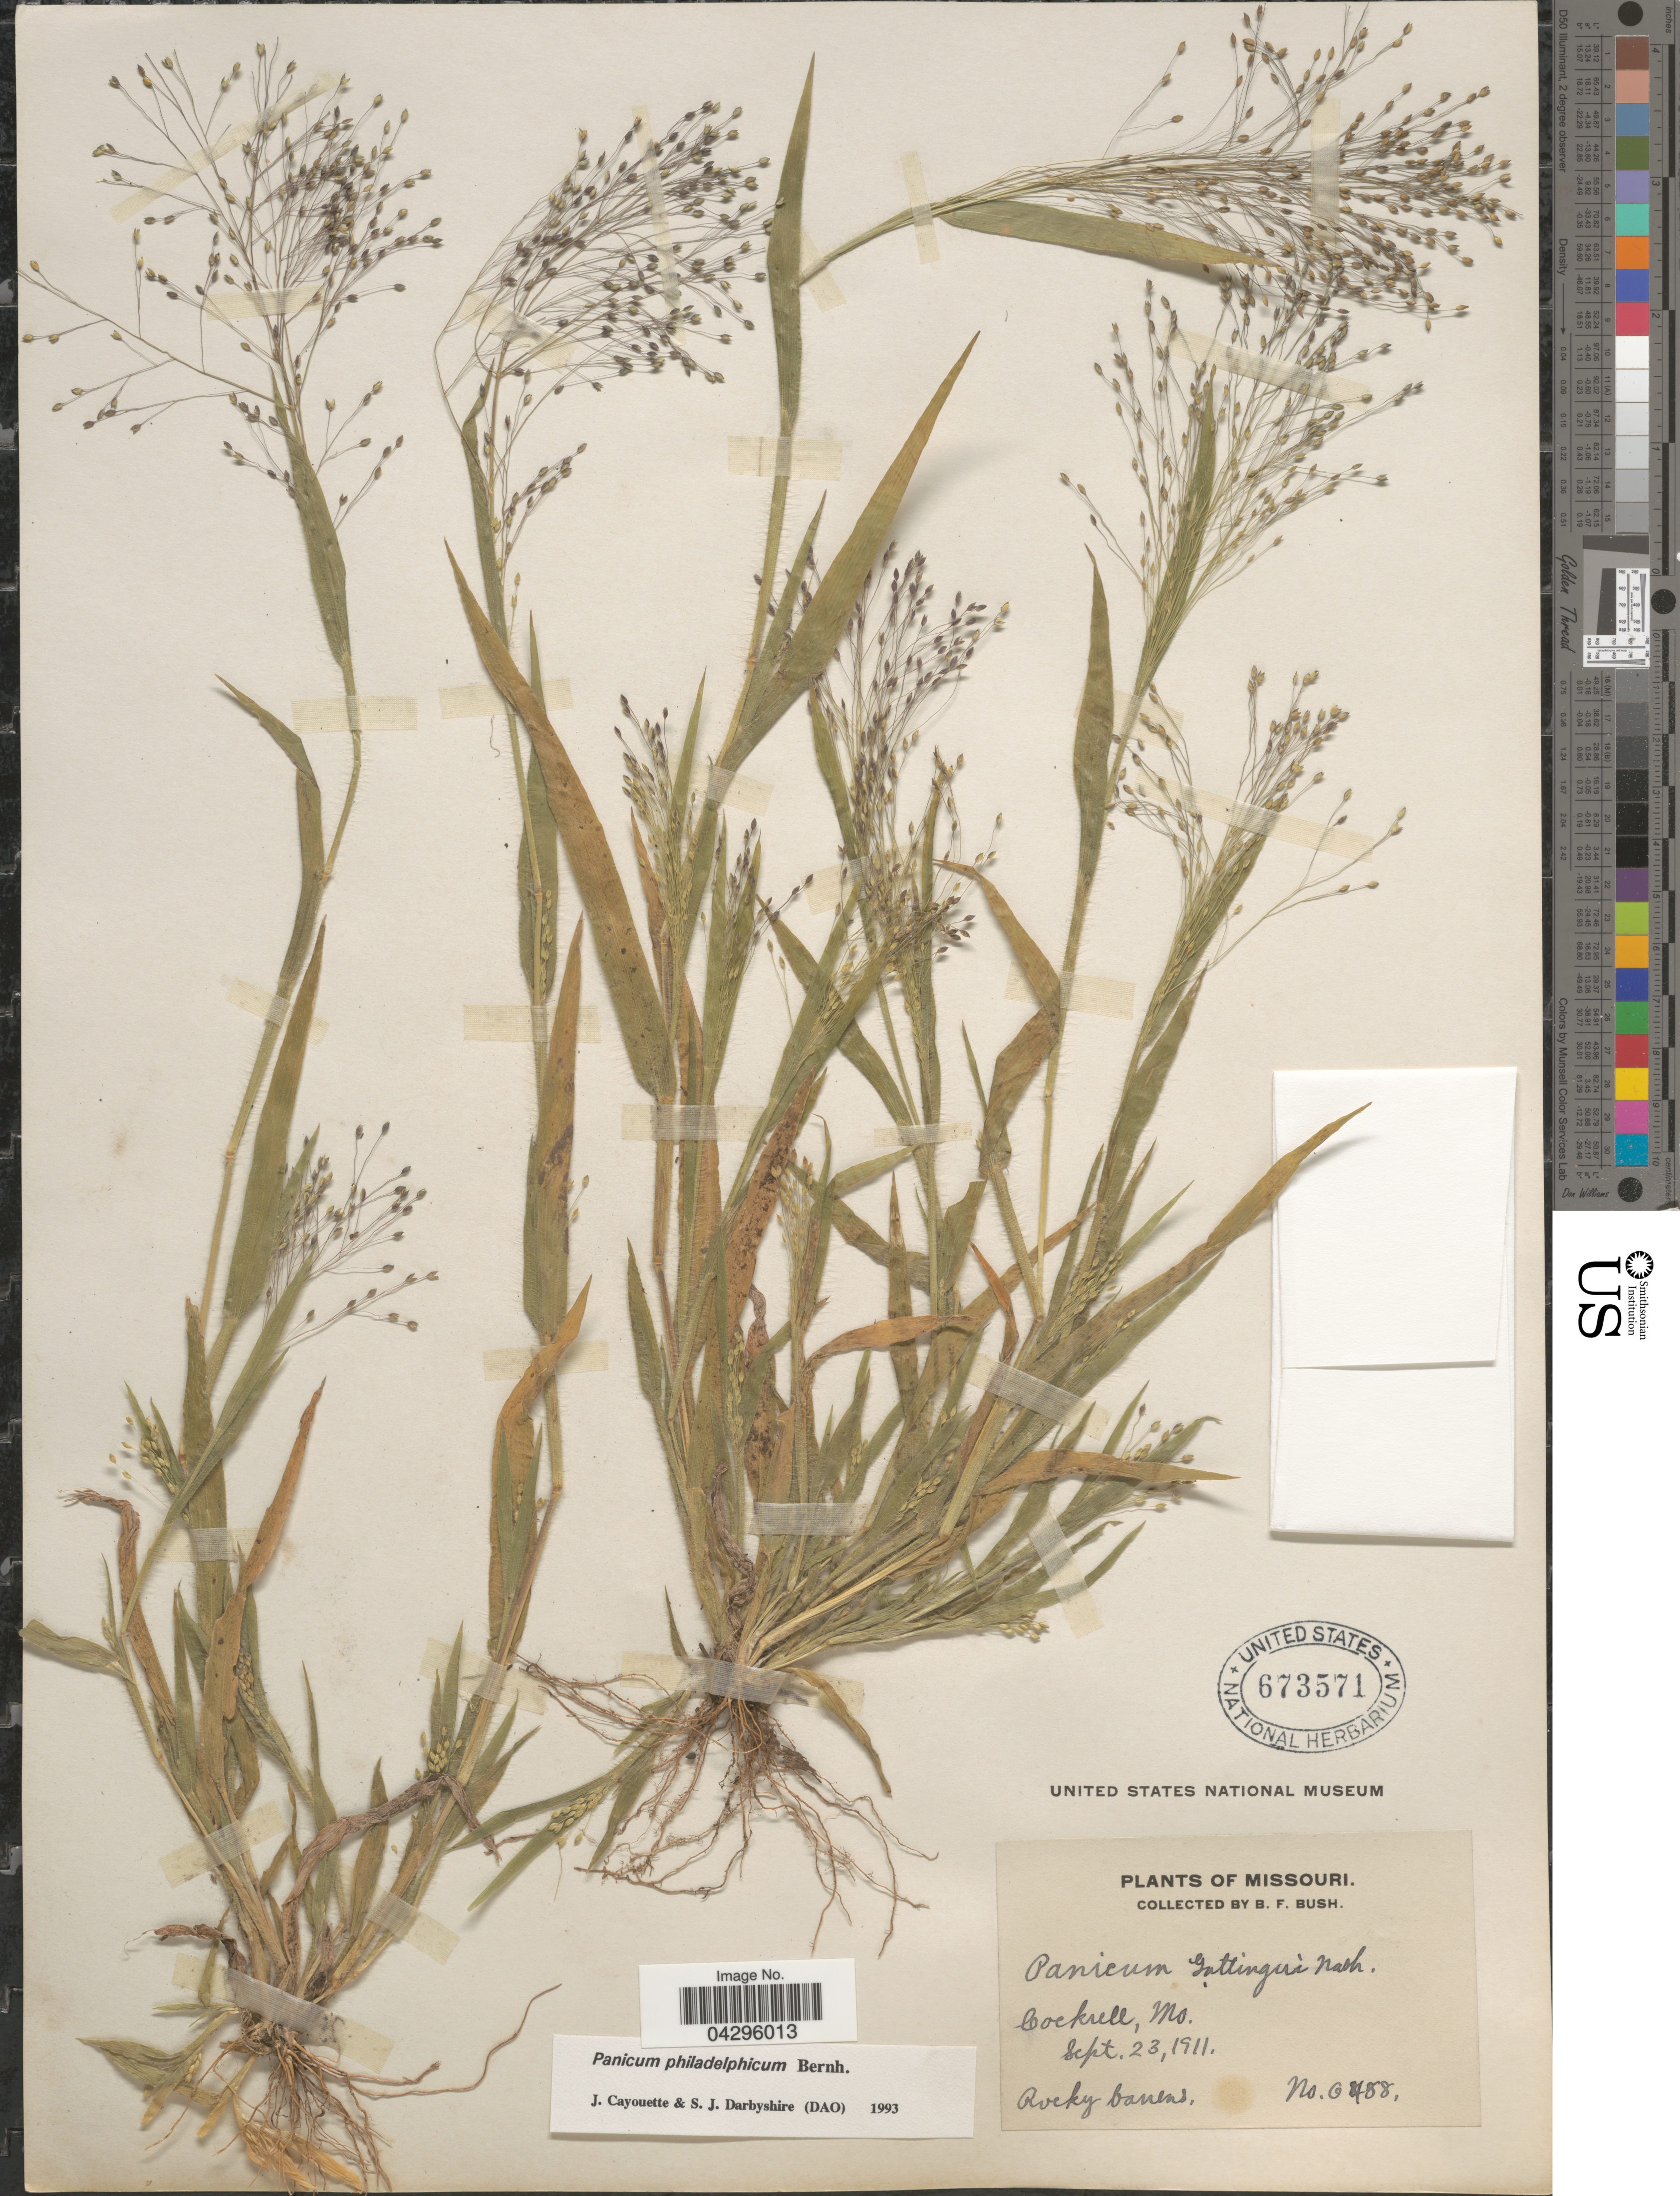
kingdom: Plantae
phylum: Tracheophyta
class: Liliopsida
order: Poales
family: Poaceae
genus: Panicum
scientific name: Panicum philadelphicum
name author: Bernh. ex Trin.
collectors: B. F. Bush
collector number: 6488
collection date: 1911-09-23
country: United States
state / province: Missouri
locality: Cockrell.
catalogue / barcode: US 673571